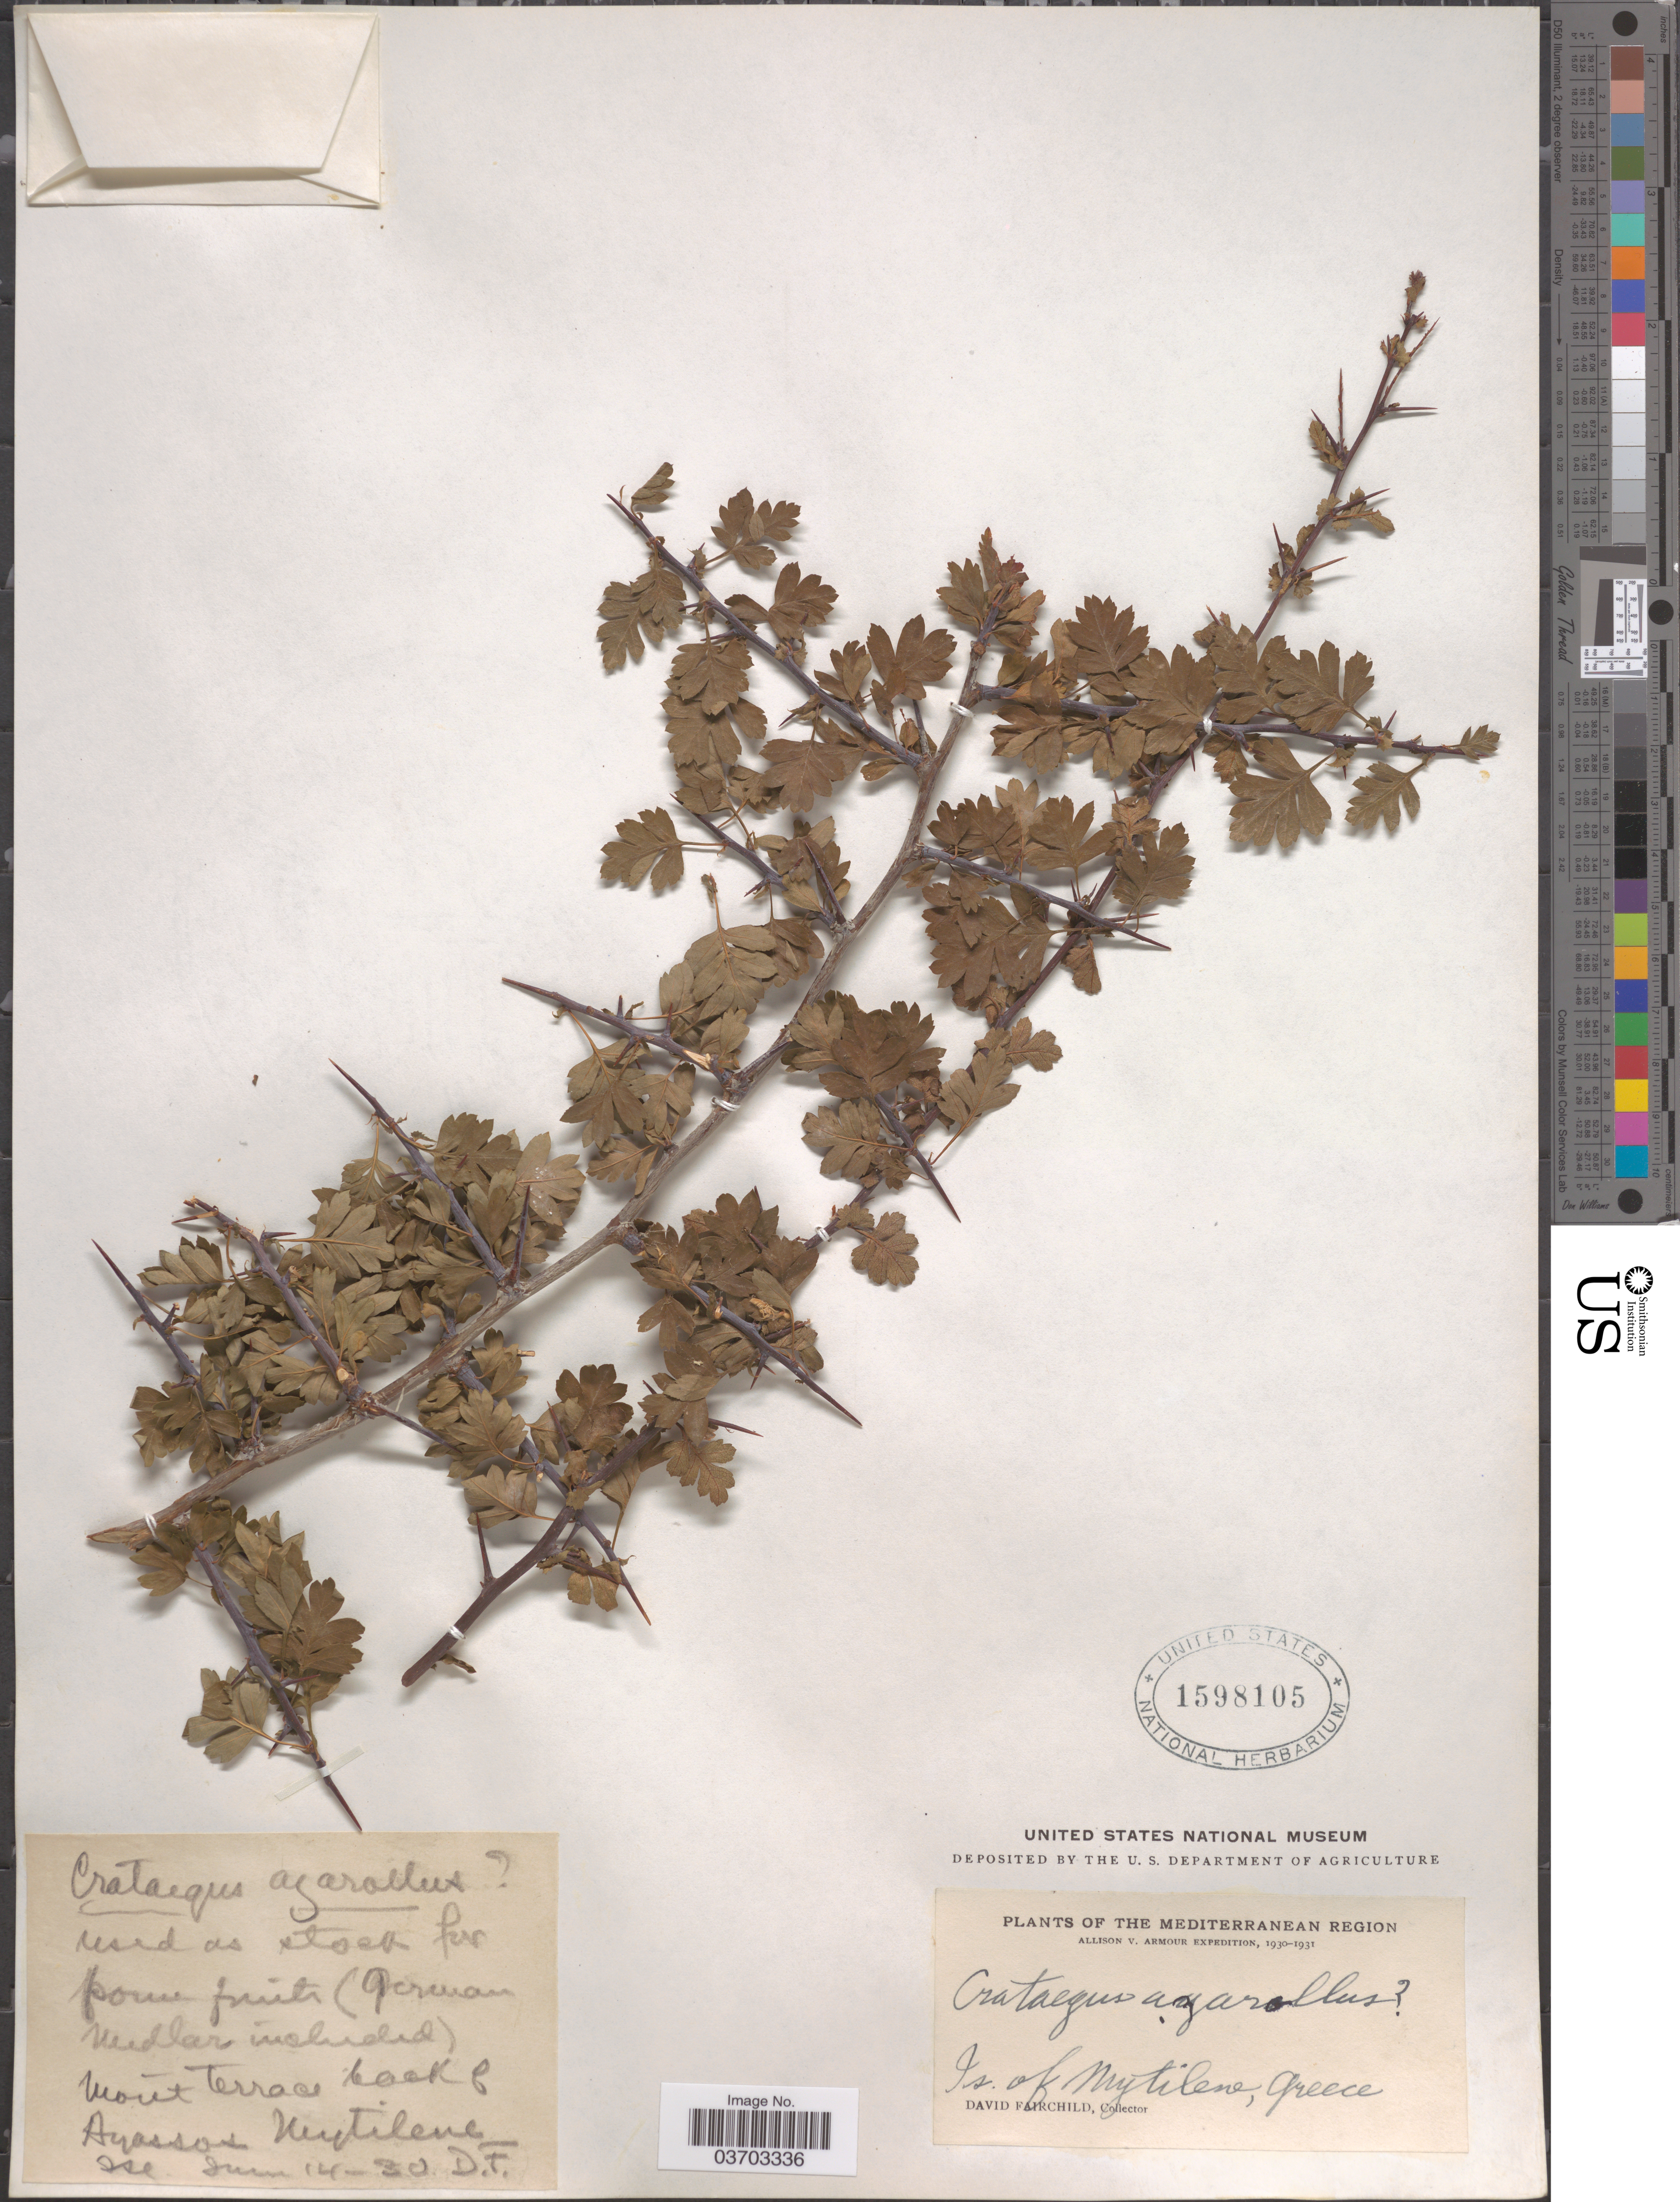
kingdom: Plantae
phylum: Tracheophyta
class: Magnoliopsida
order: Rosales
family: Rosaceae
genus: Crataegus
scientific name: Crataegus azarolus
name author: L.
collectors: D. Fairchild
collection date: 1930-06-14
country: Greece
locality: Is. of Mytilene. MóntTerrace back of Ayassos Mytilene.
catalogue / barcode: US 1598105